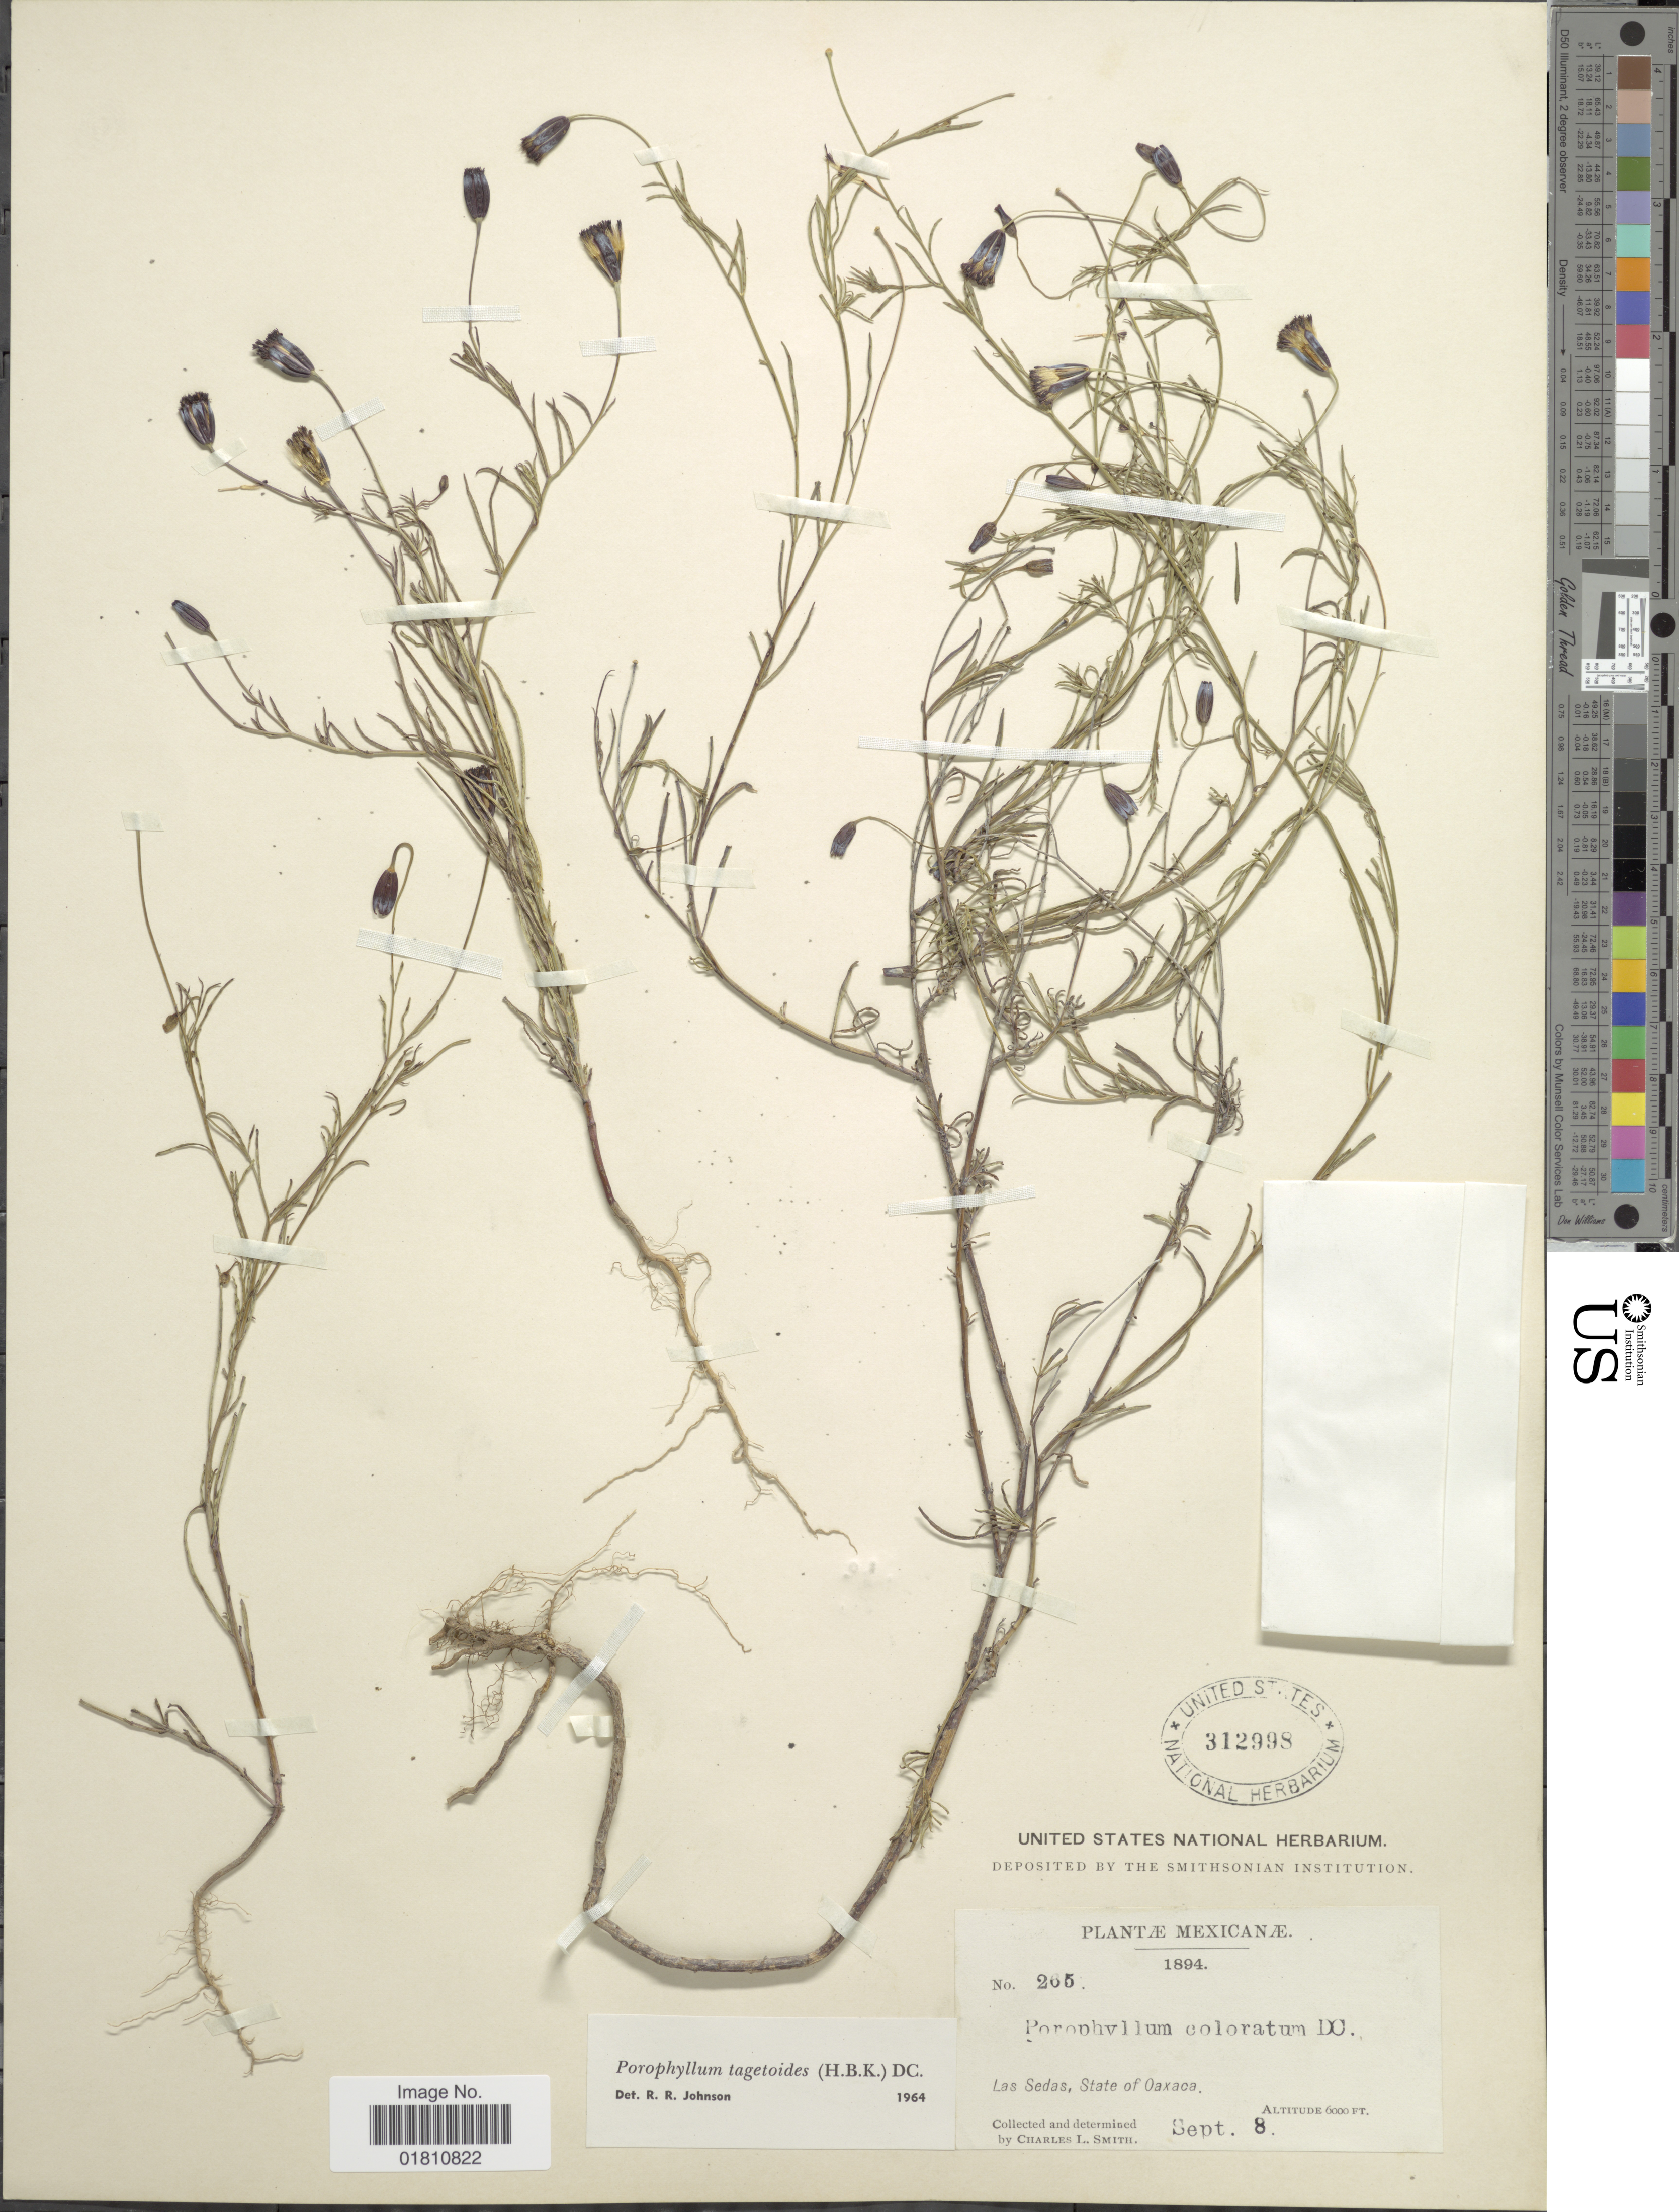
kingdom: Plantae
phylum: Tracheophyta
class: Magnoliopsida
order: Asterales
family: Asteraceae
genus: Porophyllum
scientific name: Porophyllum tagetoides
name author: (Kunth) DC.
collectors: C. L. Smith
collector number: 265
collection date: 1894-09-08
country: Mexico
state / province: Oaxaca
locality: Las Sedas.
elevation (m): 1829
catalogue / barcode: US 312998